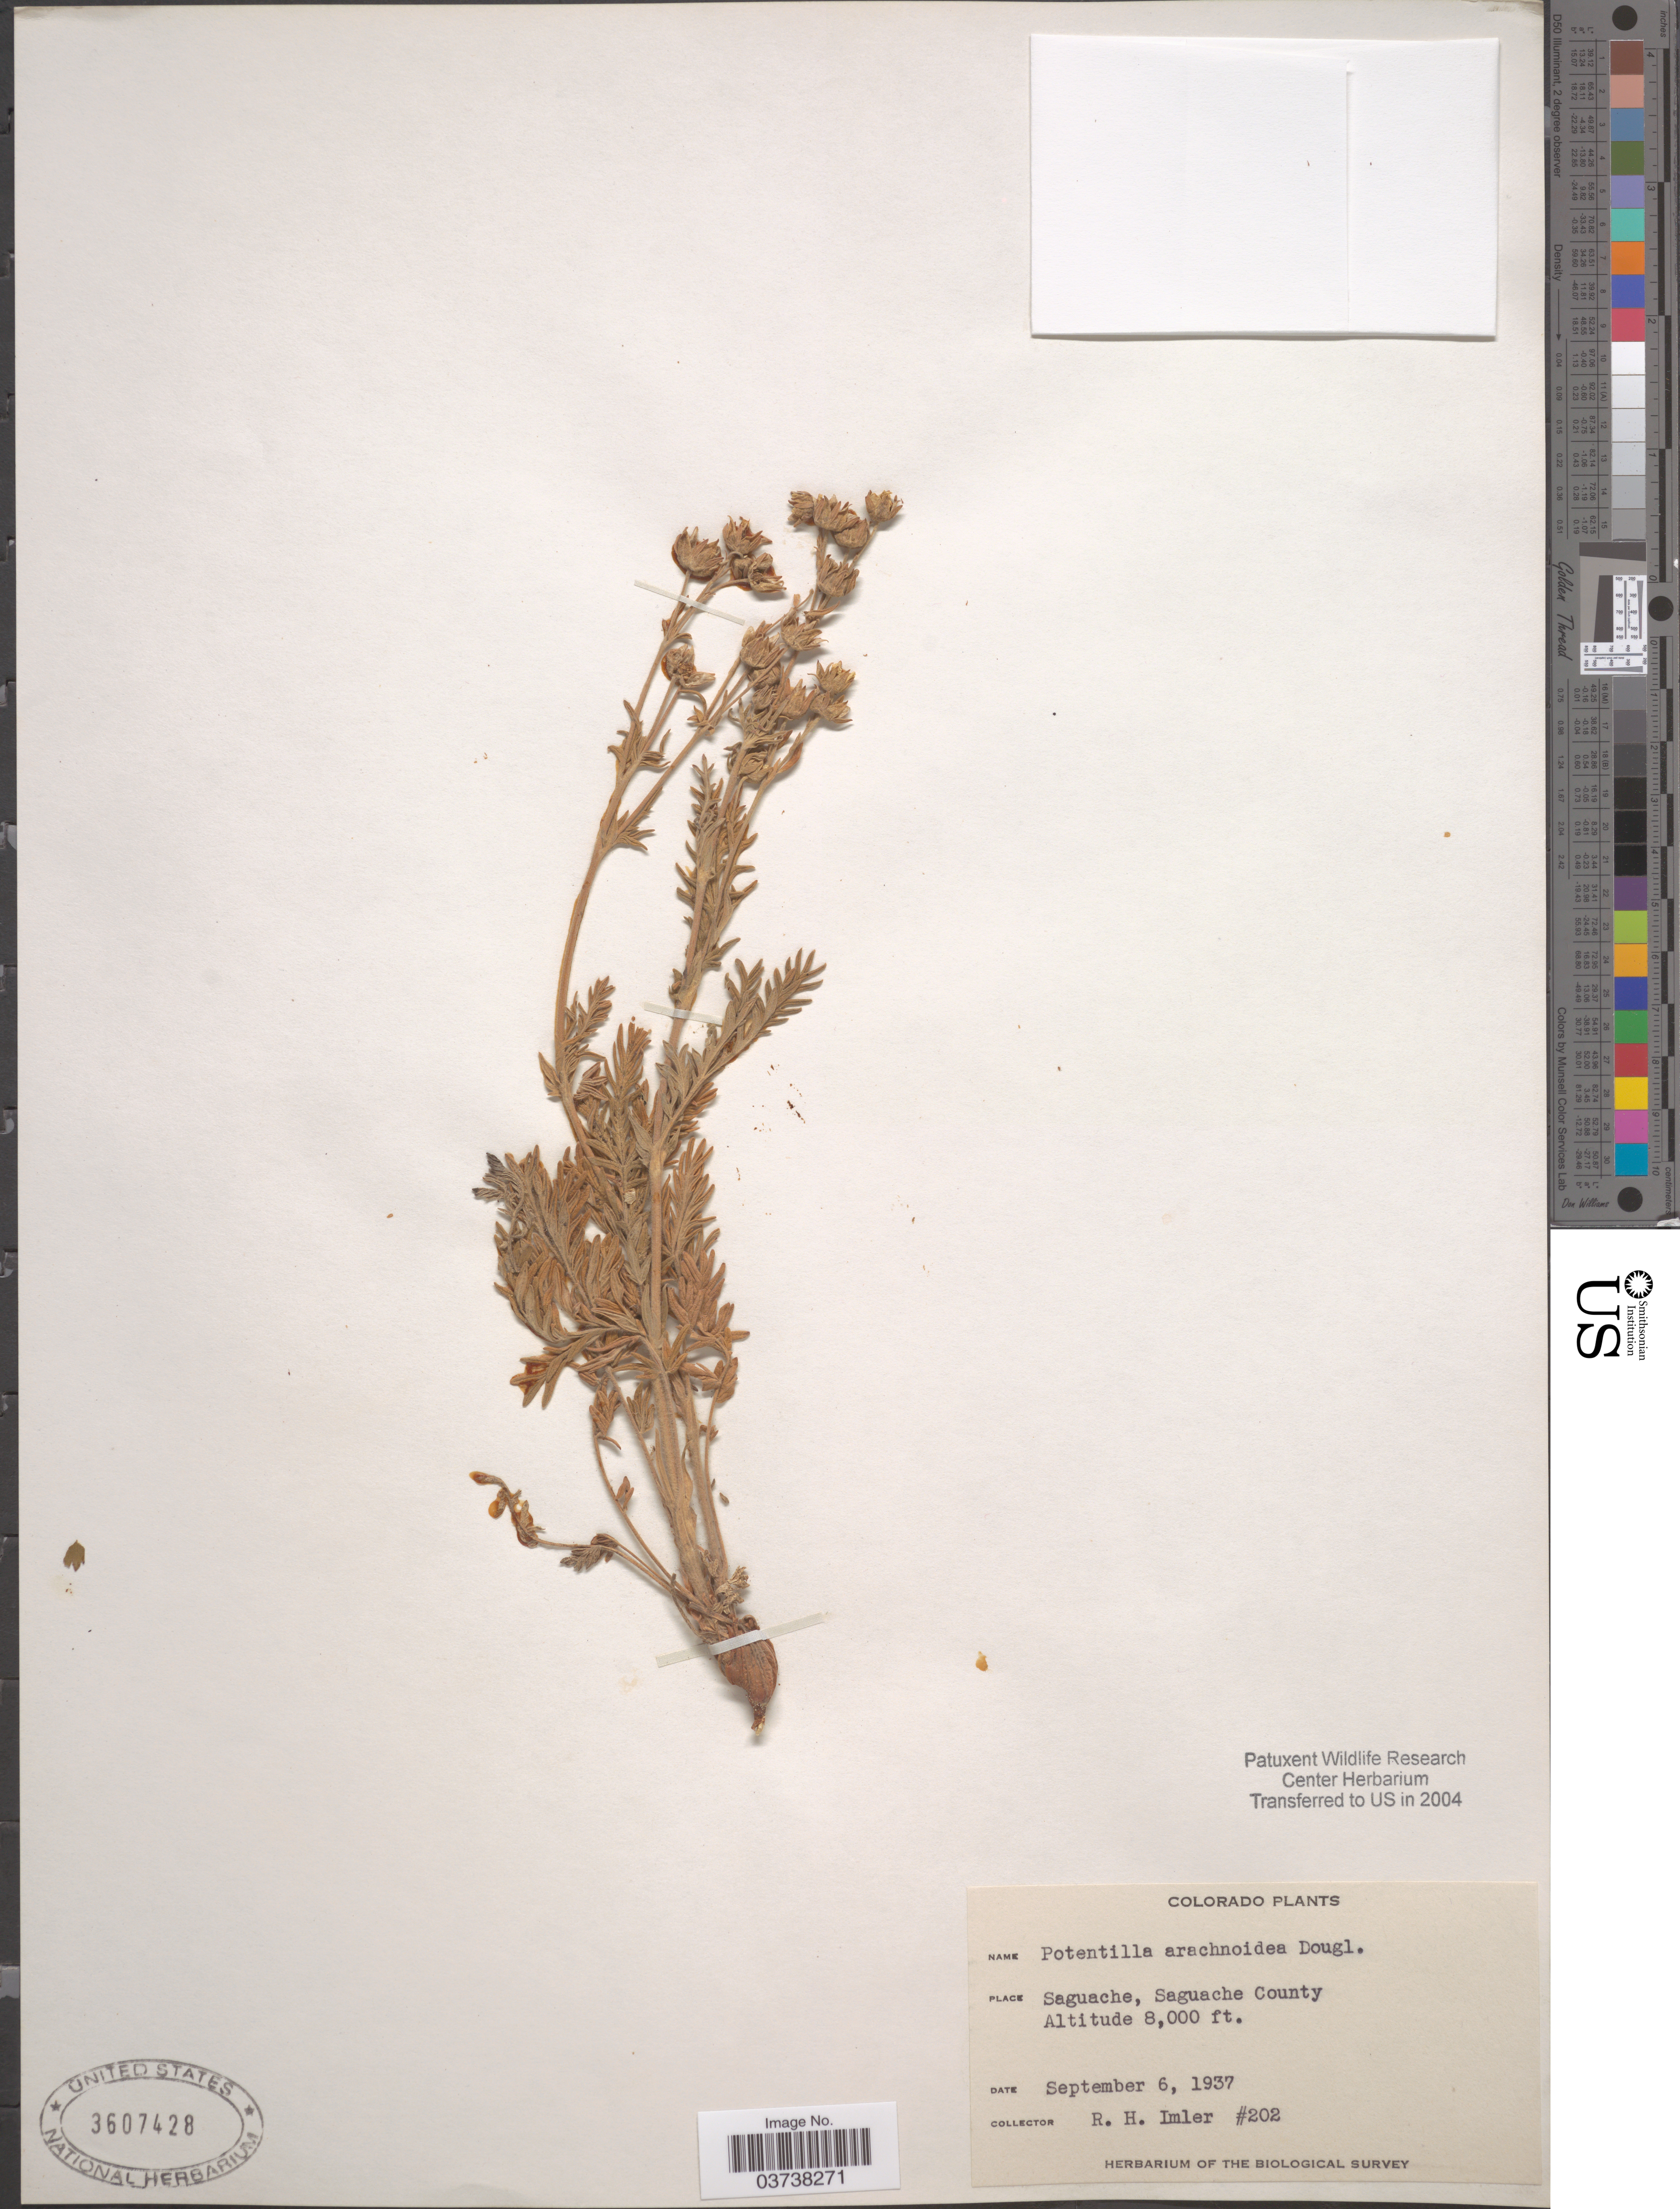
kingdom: Plantae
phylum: Tracheophyta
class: Magnoliopsida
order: Rosales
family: Rosaceae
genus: Potentilla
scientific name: Potentilla arachnoidea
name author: Douglas ex Lehm.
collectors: R. Imler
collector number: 202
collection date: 1937-09-06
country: United States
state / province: Colorado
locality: Saguache, Saguache County.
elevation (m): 2438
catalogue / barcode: US 3607428